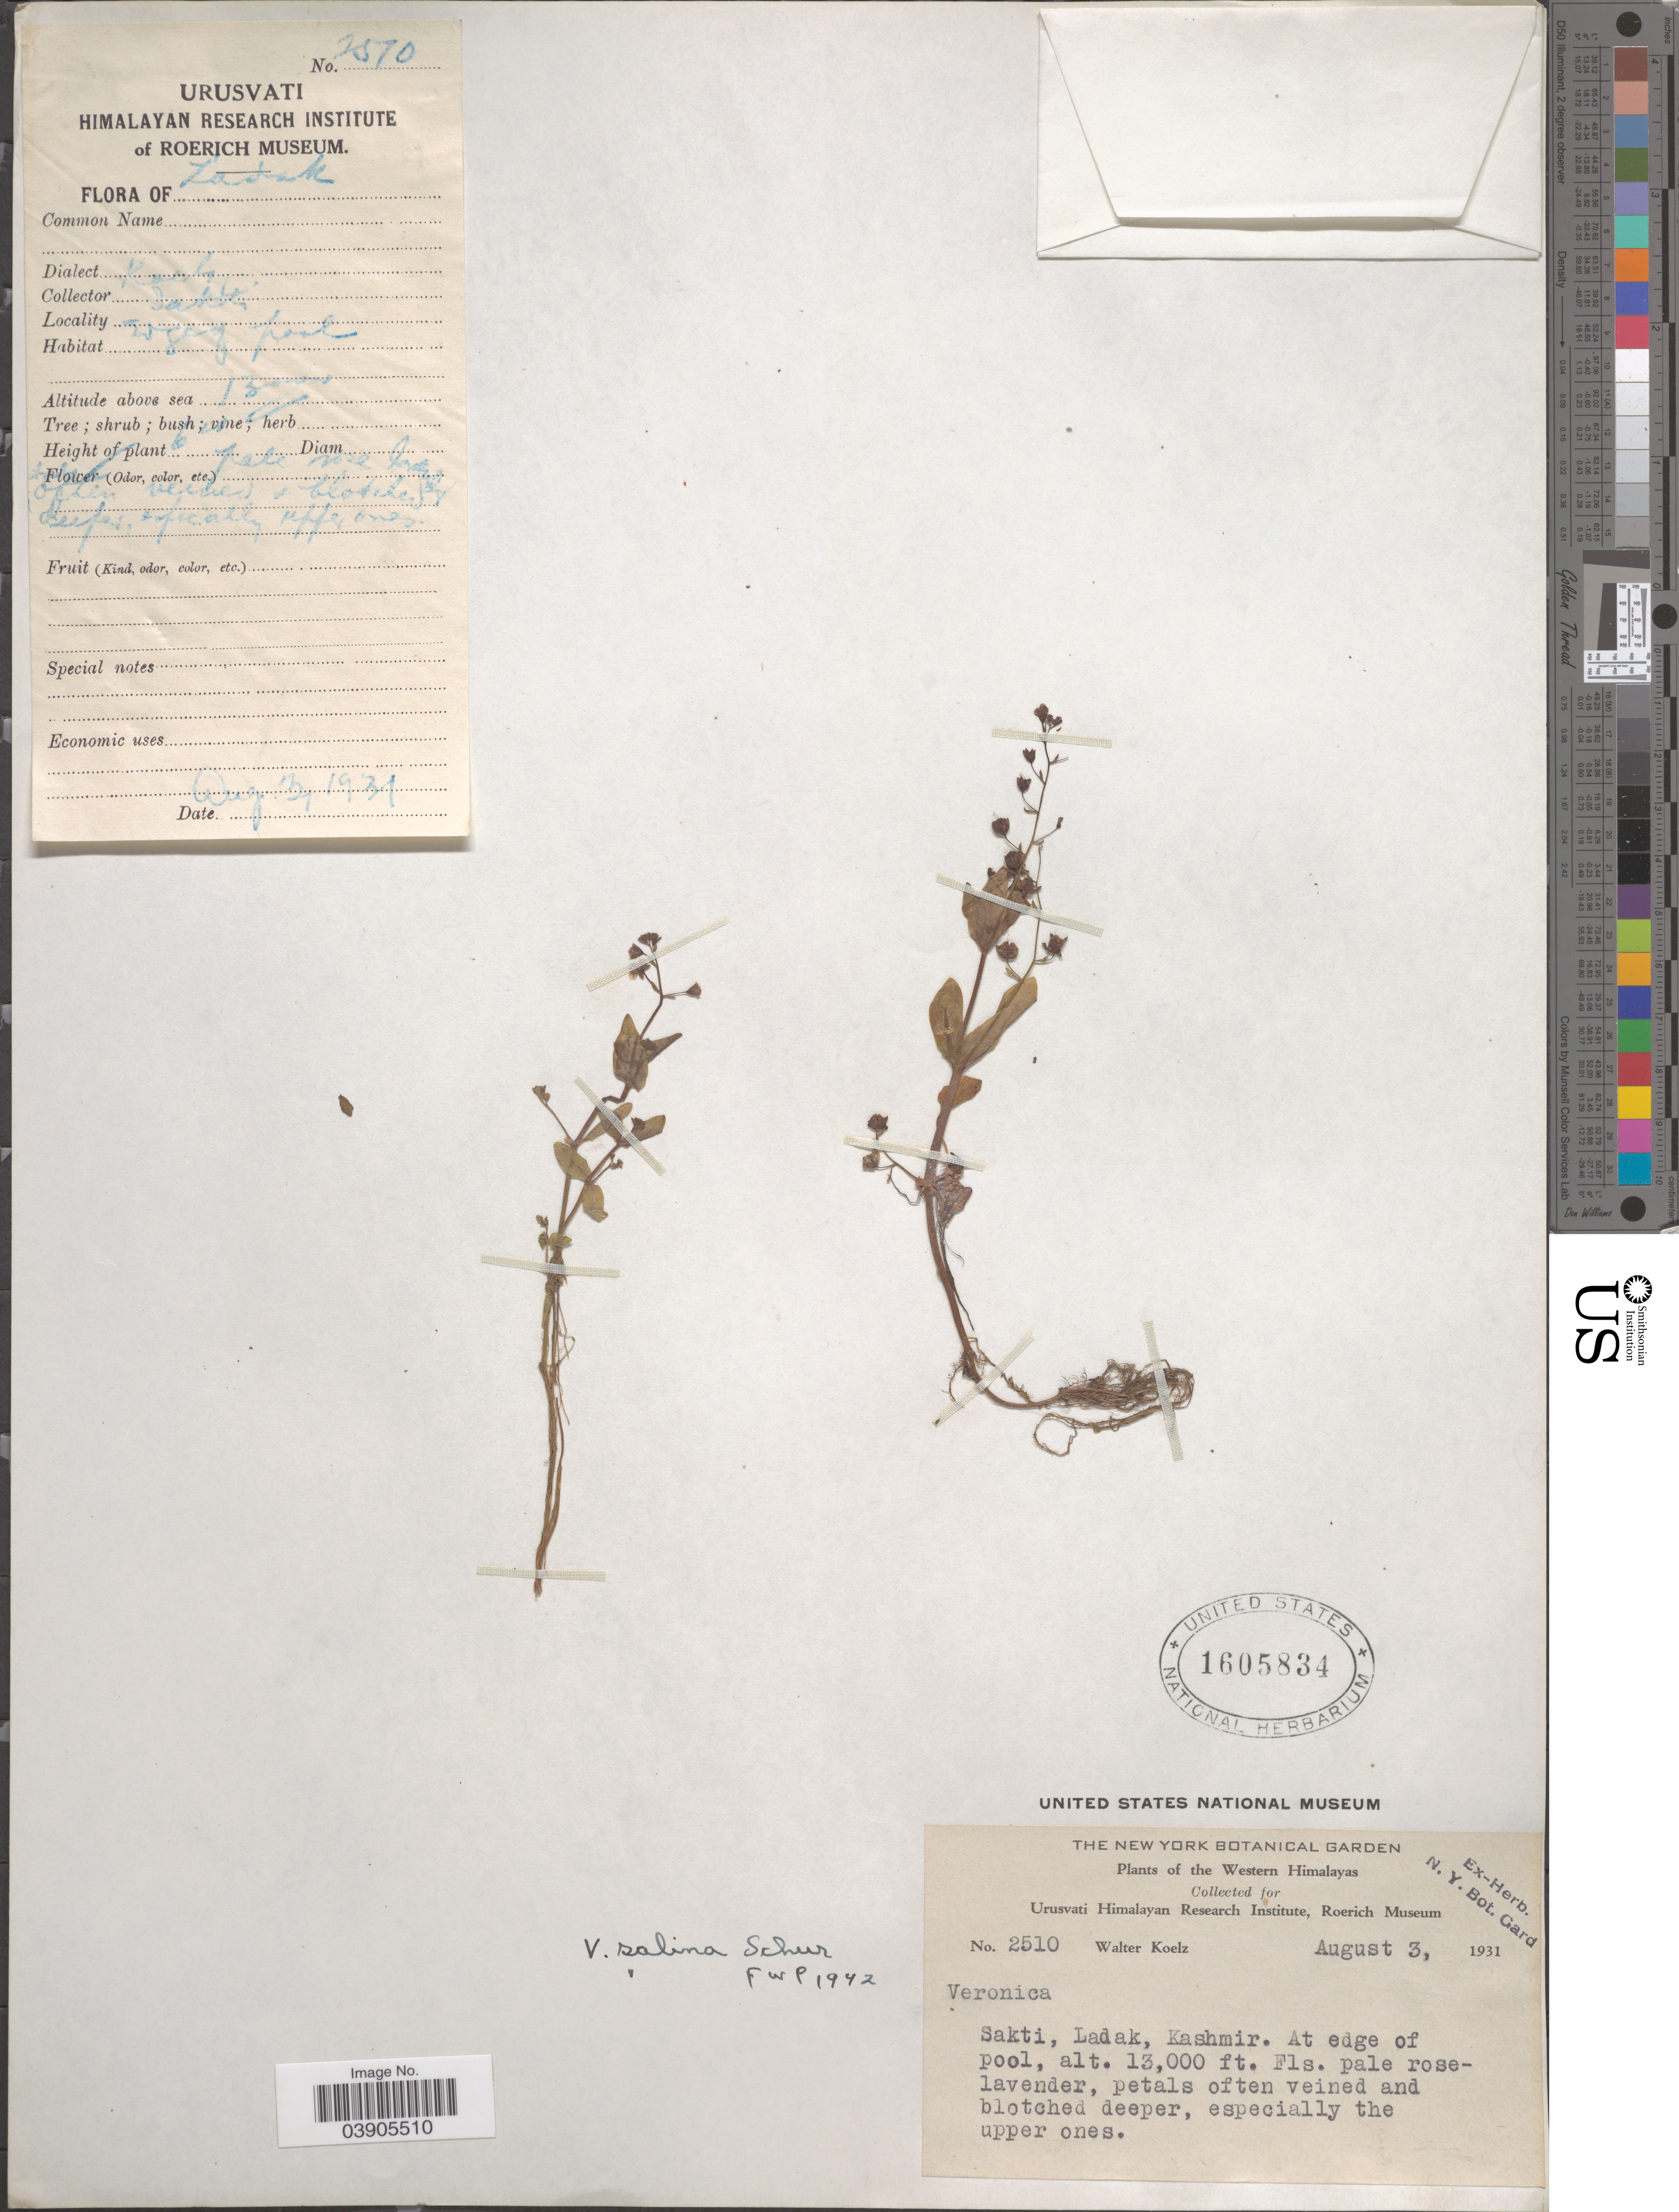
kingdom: Plantae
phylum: Tracheophyta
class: Magnoliopsida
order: Lamiales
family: Plantaginaceae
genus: Veronica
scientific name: Veronica salina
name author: Schur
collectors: W. N. Koelz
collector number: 2510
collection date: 1931-08-03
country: India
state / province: Ladakh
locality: Western Himalayas. Sakti, Ladak, Kashmir. At edge of pool.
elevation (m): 3962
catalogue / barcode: US 1605834